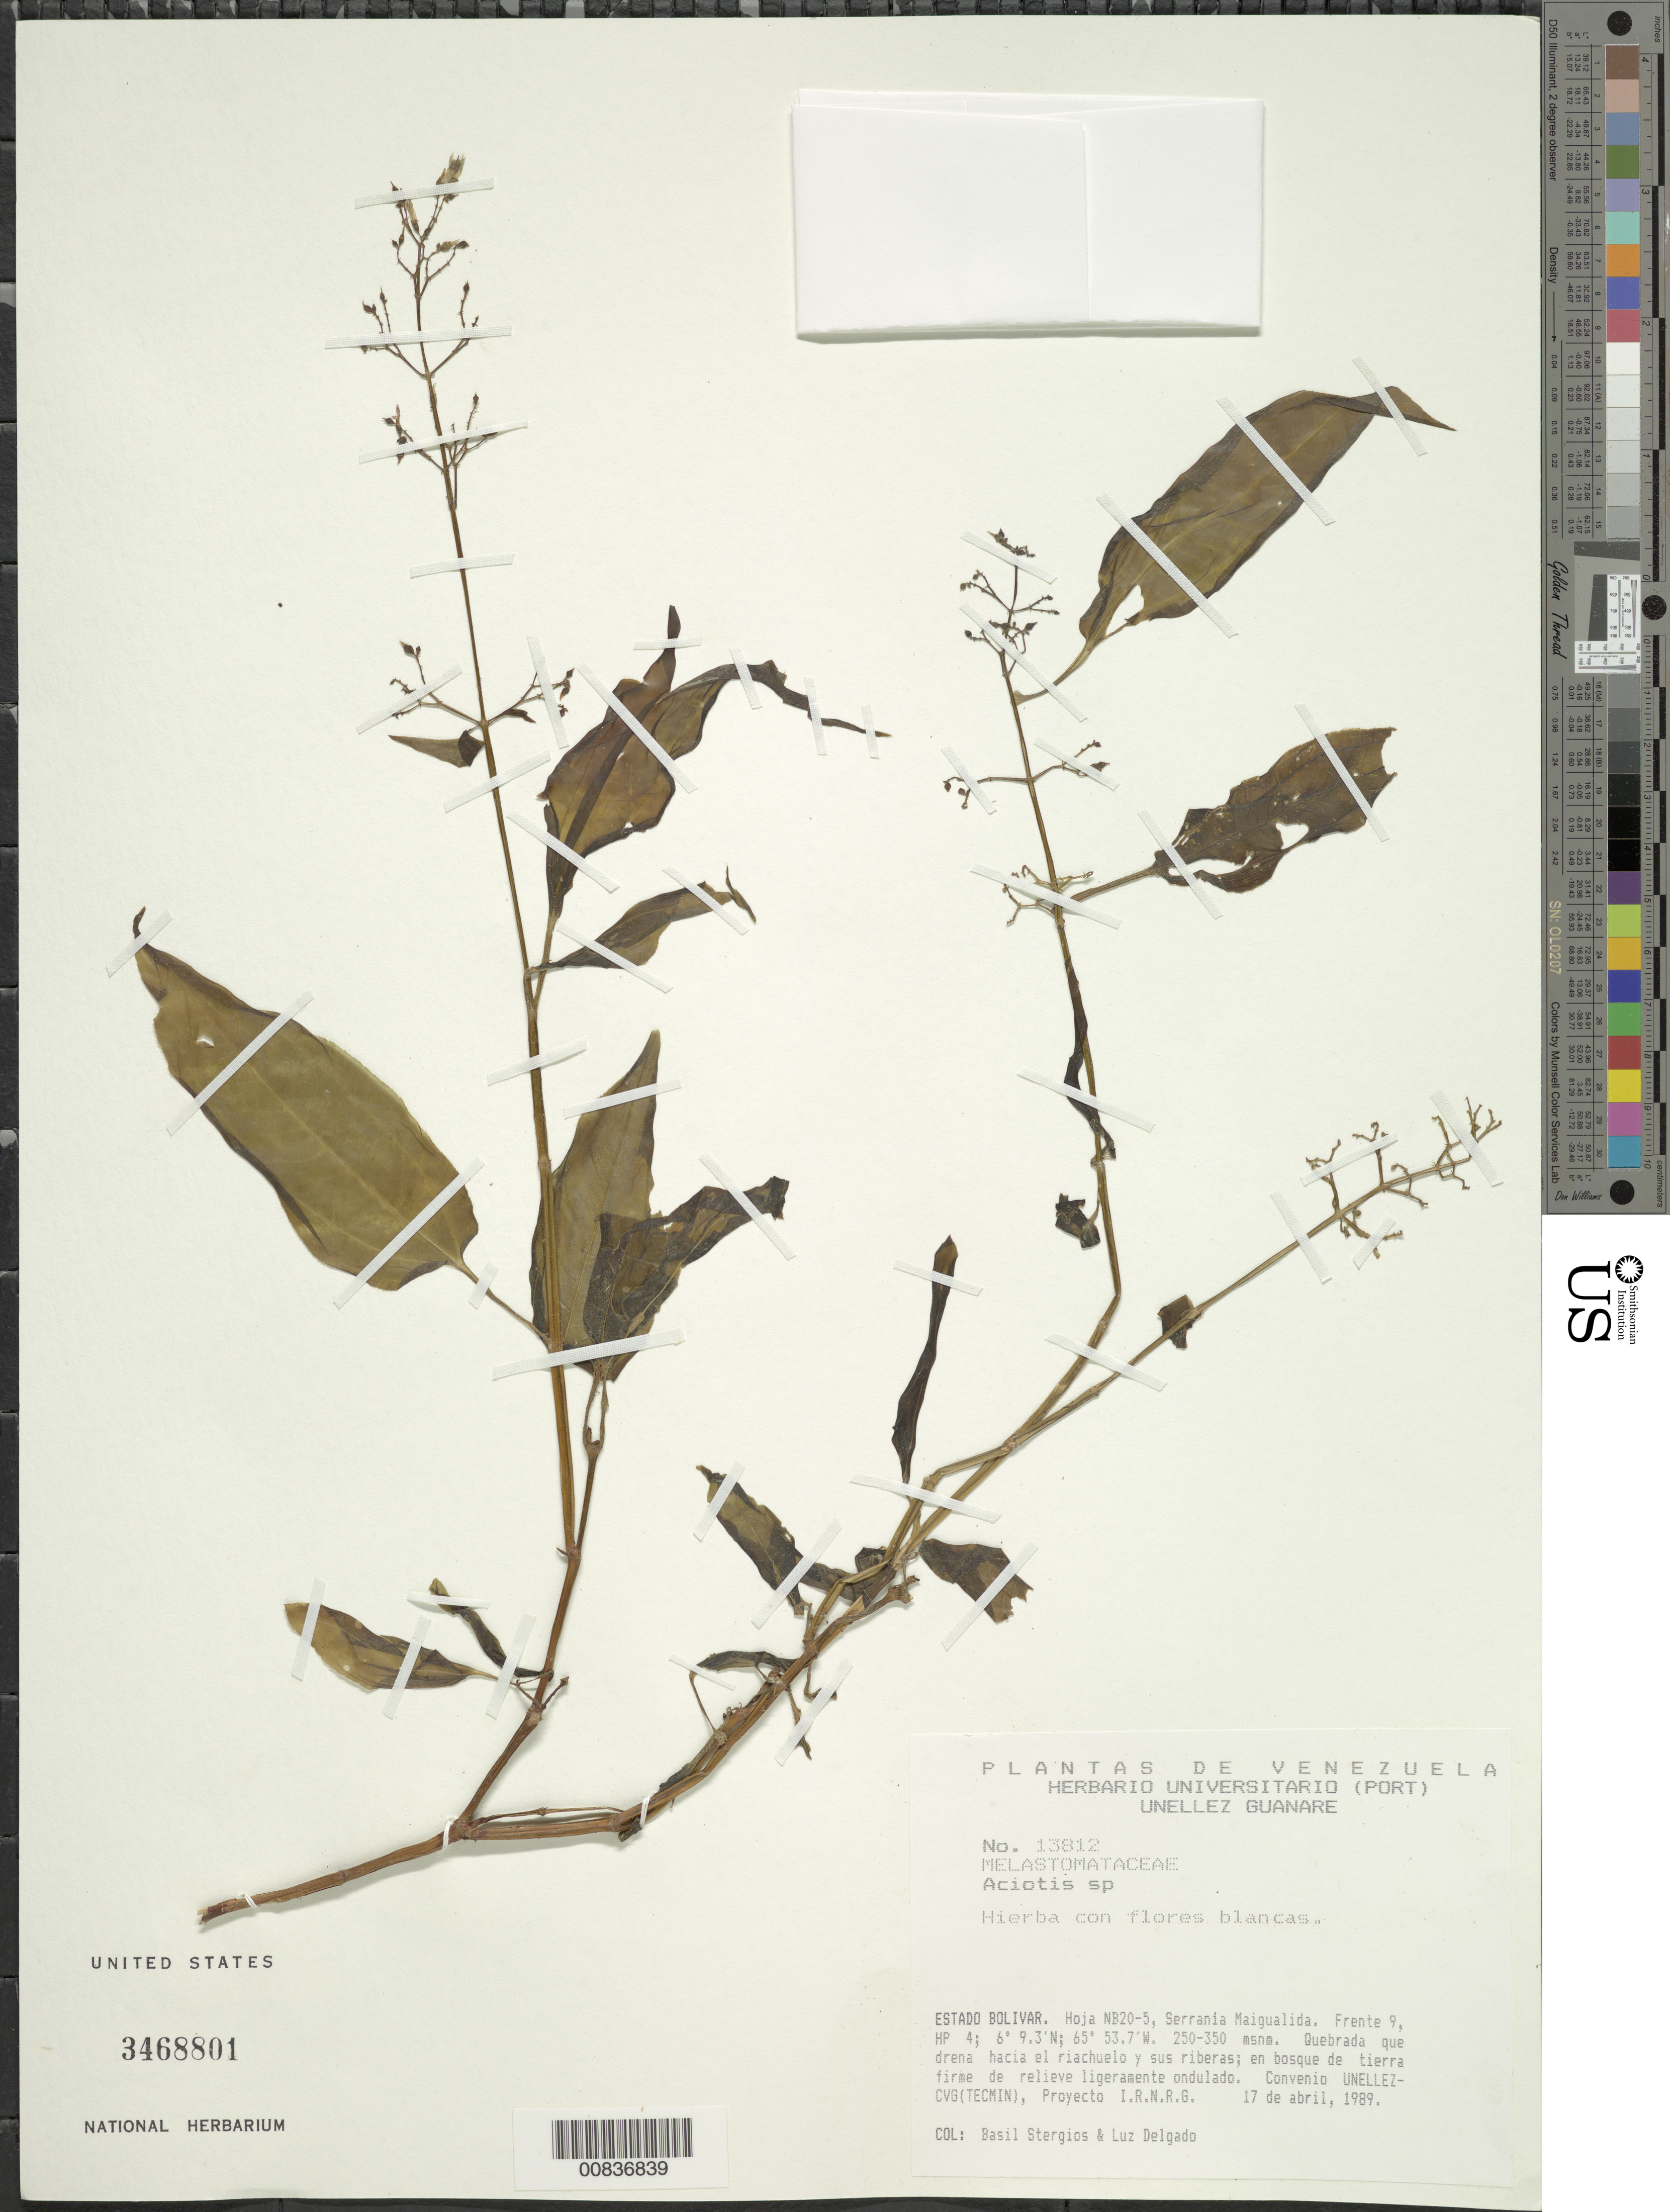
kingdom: Plantae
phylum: Tracheophyta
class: Magnoliopsida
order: Myrtales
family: Melastomataceae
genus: Aciotis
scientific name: Aciotis purpurascens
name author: (Aubl.) Triana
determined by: Nunes da Silva, Diego, (RB), Jardim Botanico do Rio de Janeiro - Herbario (BRAZIL)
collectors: B. G. Stergios & L. Delgado V.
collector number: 13812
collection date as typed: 17-Apr-89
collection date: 1989-04-17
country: Venezuela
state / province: Bolívar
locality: Serrania Maigualida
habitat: Quebrada que drena hacia el riachuelo y sus riberas; en bosque de tierra firme de relieve ligeramente ondulado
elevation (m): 250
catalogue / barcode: US 3468801